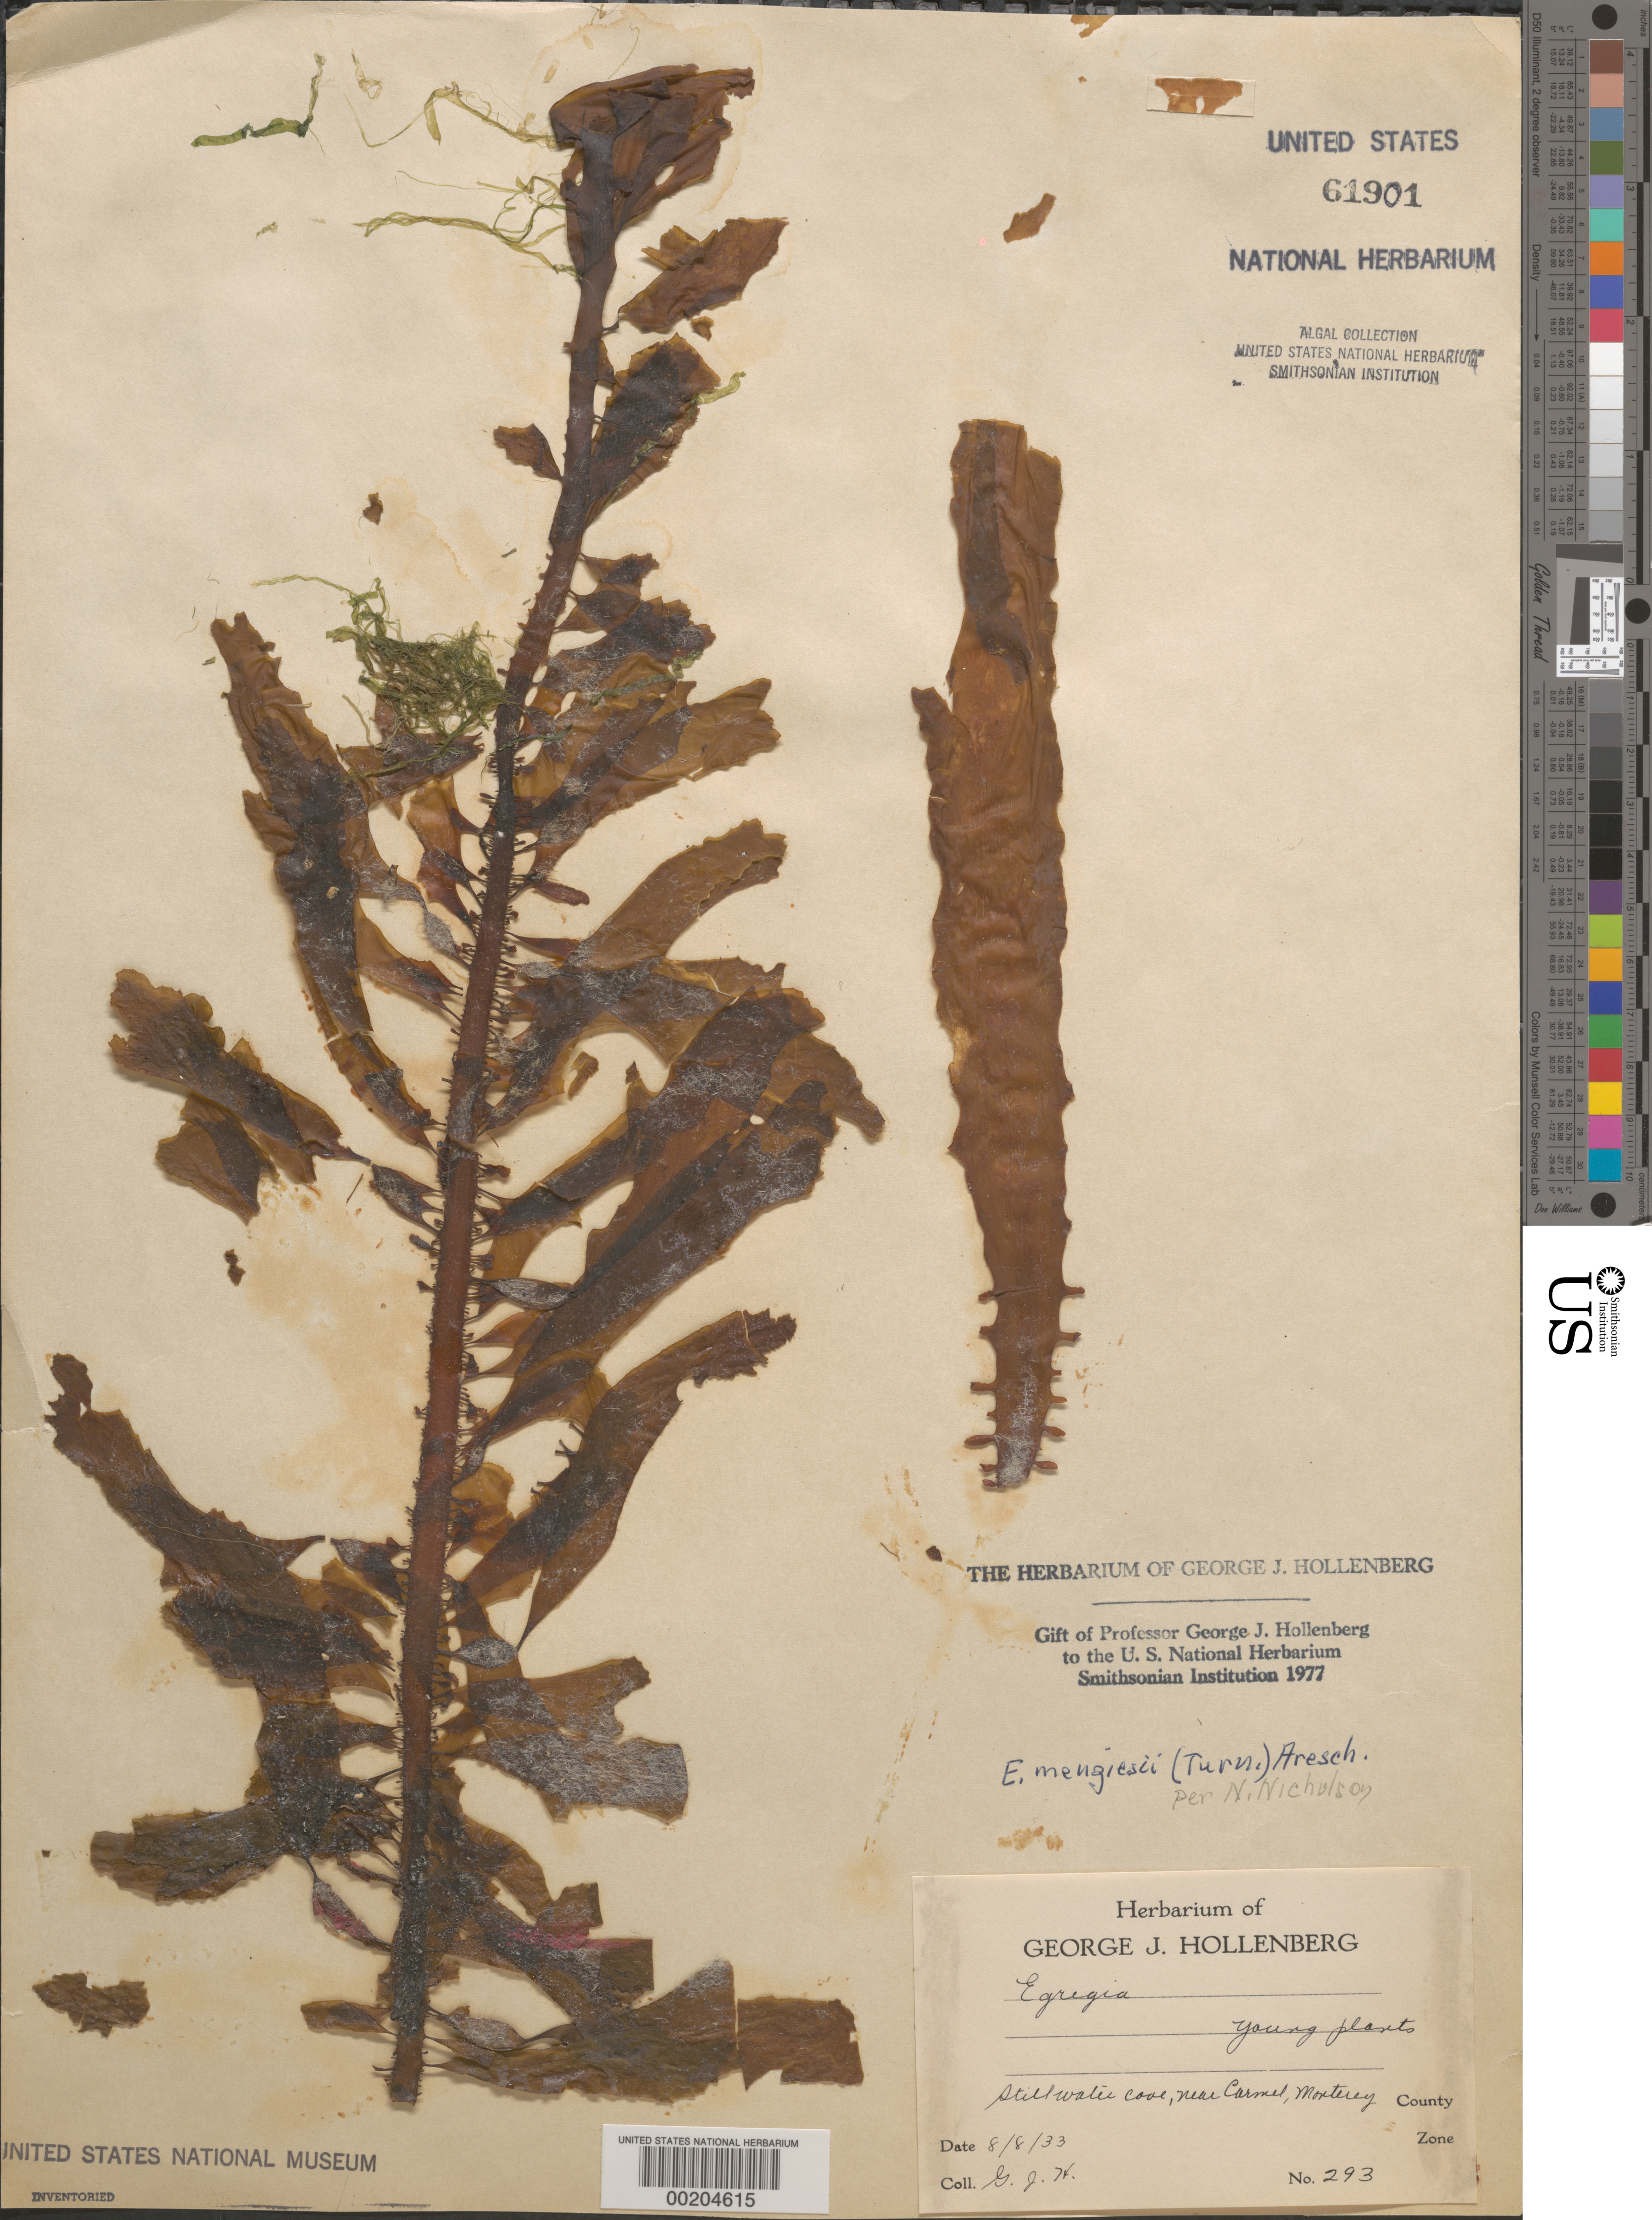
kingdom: Chromista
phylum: Ochrophyta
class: Phaeophyceae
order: Laminariales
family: Lessoniaceae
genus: Egregia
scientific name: Egregia menziesii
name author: (Turner) Aresch.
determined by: Nicholson, Nancy L.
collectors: G. Hollenberg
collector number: GJH 293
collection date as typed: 08 Aug 1933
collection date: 1933-08-08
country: United States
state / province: California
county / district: Monterey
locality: Stillwater Cove, near Carmel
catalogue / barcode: US 61901